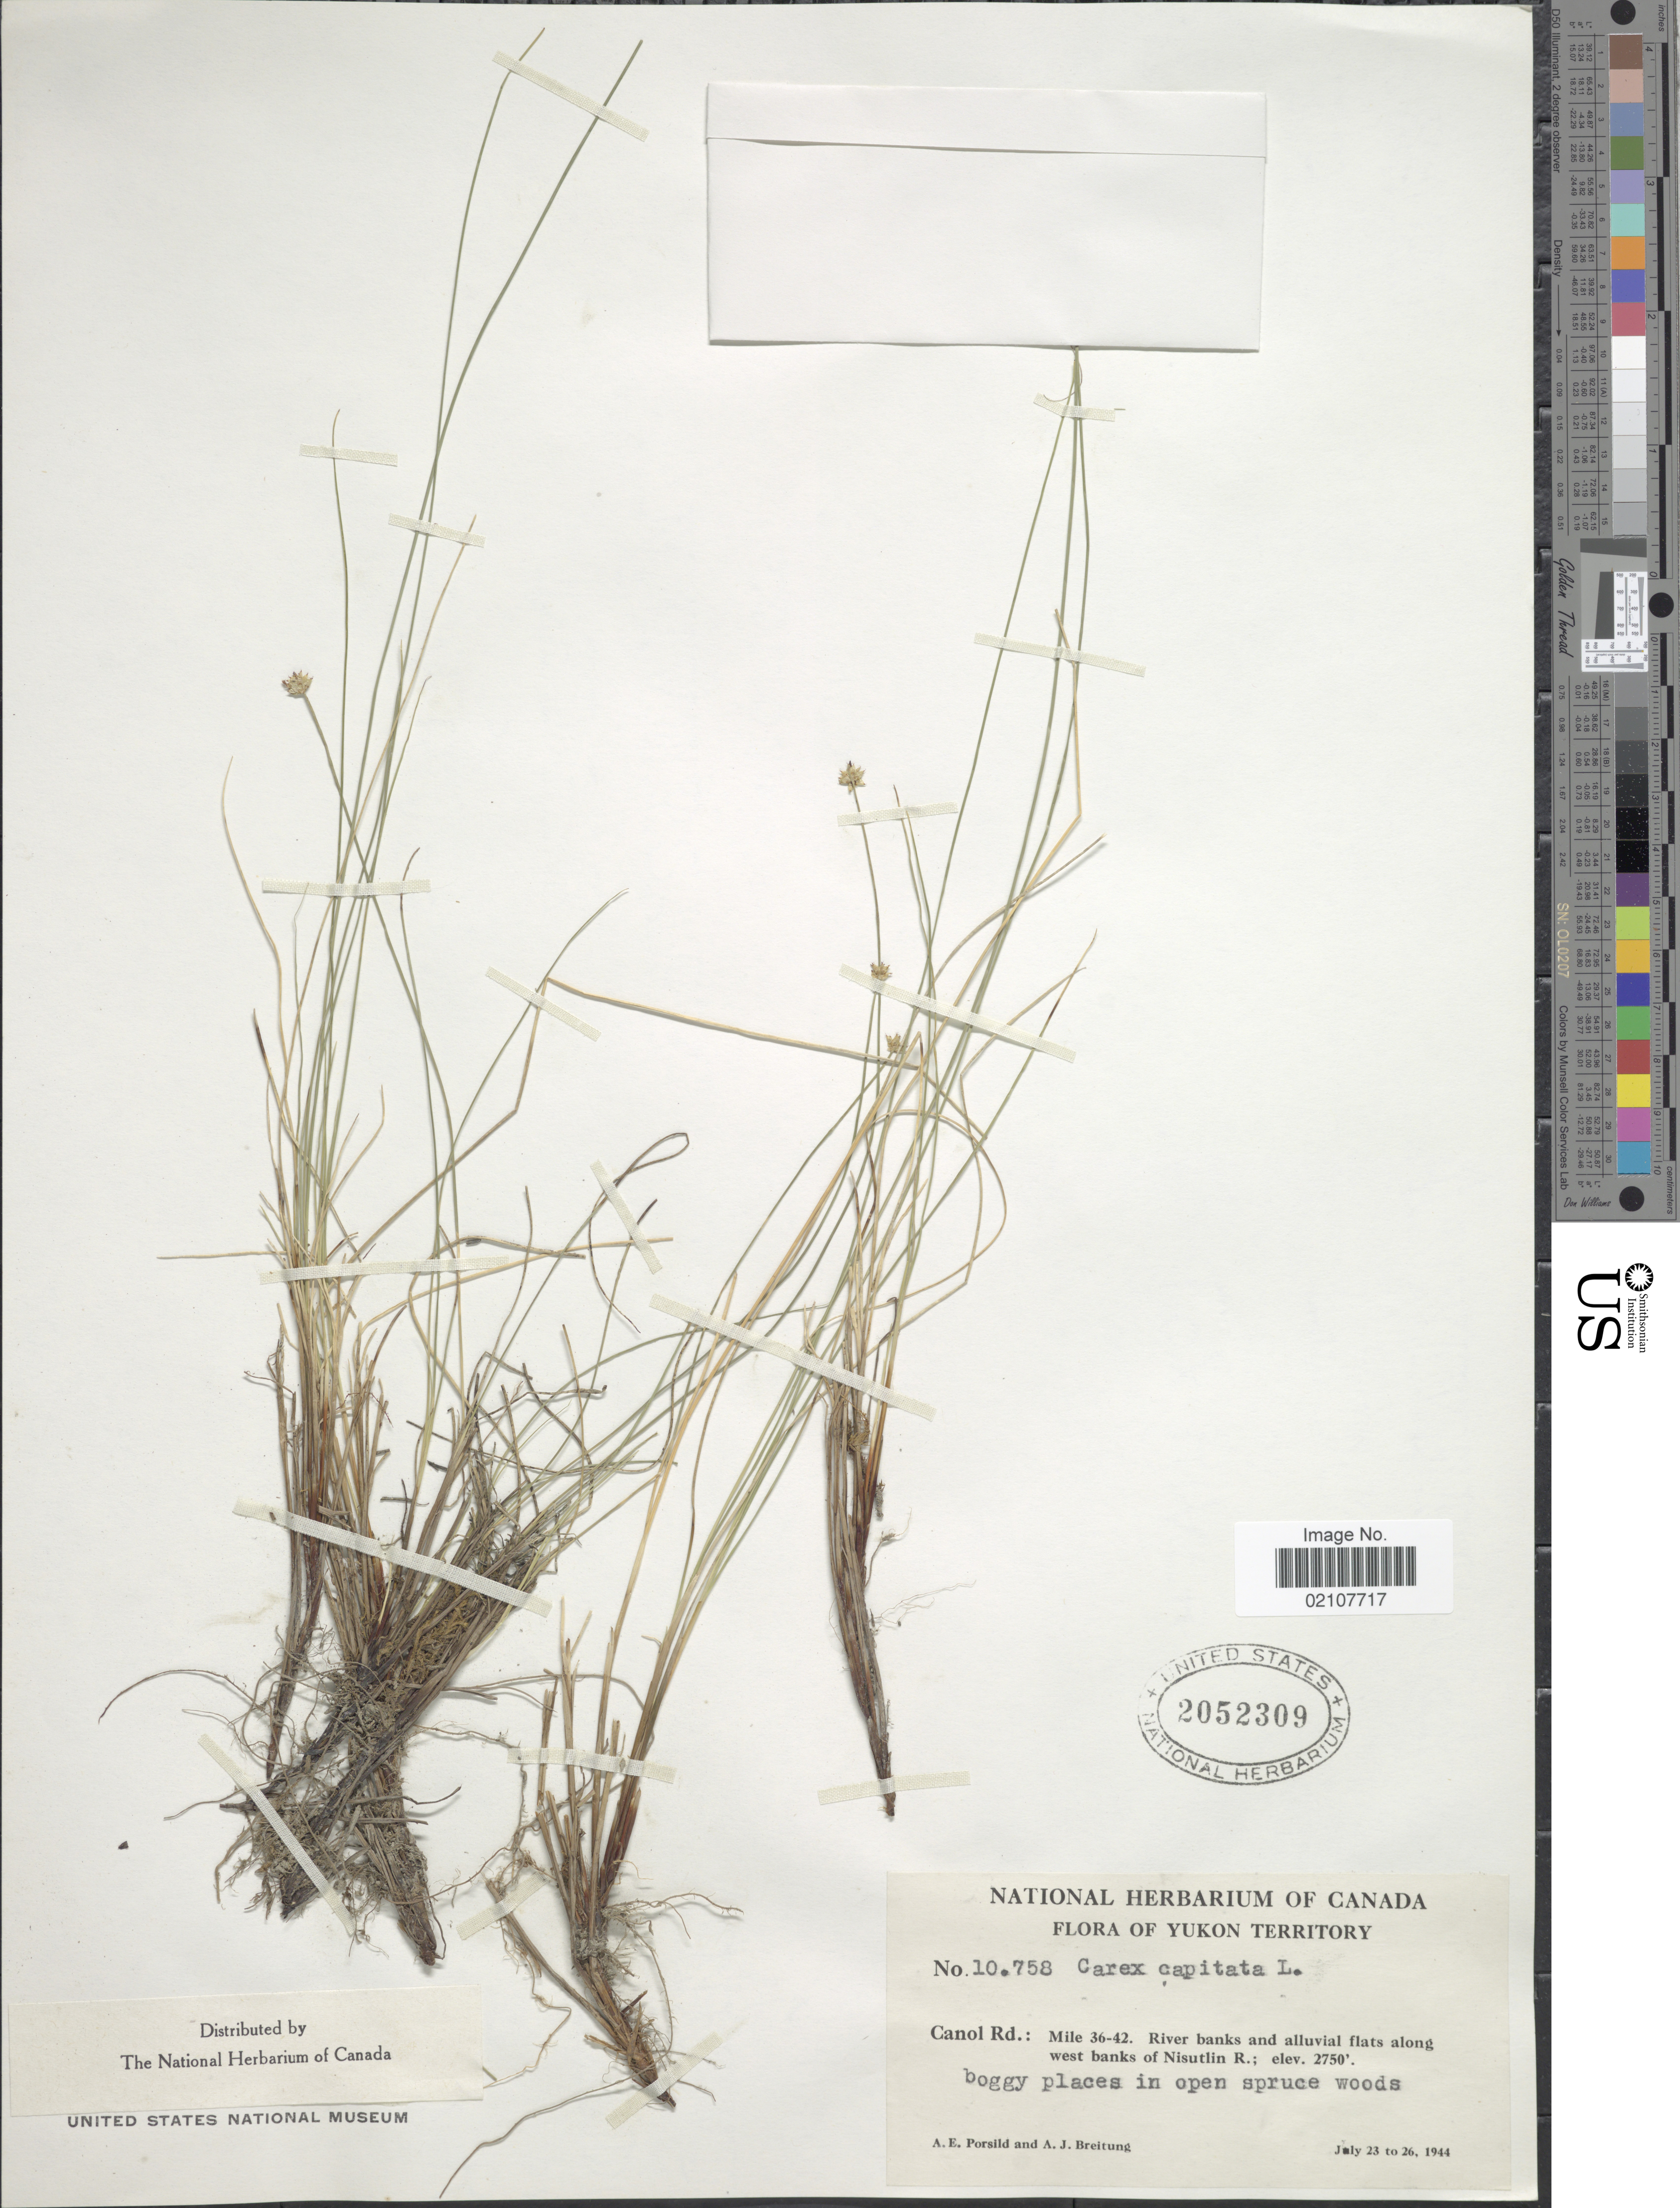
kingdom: Plantae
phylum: Tracheophyta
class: Liliopsida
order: Poales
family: Cyperaceae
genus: Carex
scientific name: Carex capitata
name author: L.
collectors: A. E. Porsild & A. Breitung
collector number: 10758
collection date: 1944-07-23/1944-07-26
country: Canada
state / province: Yukon Territory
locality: Yukon Territory, Canol Rd.: Mile 36-42 River banks and alluvial flat along west banks of Nisutlin R.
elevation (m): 838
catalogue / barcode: US 2052309